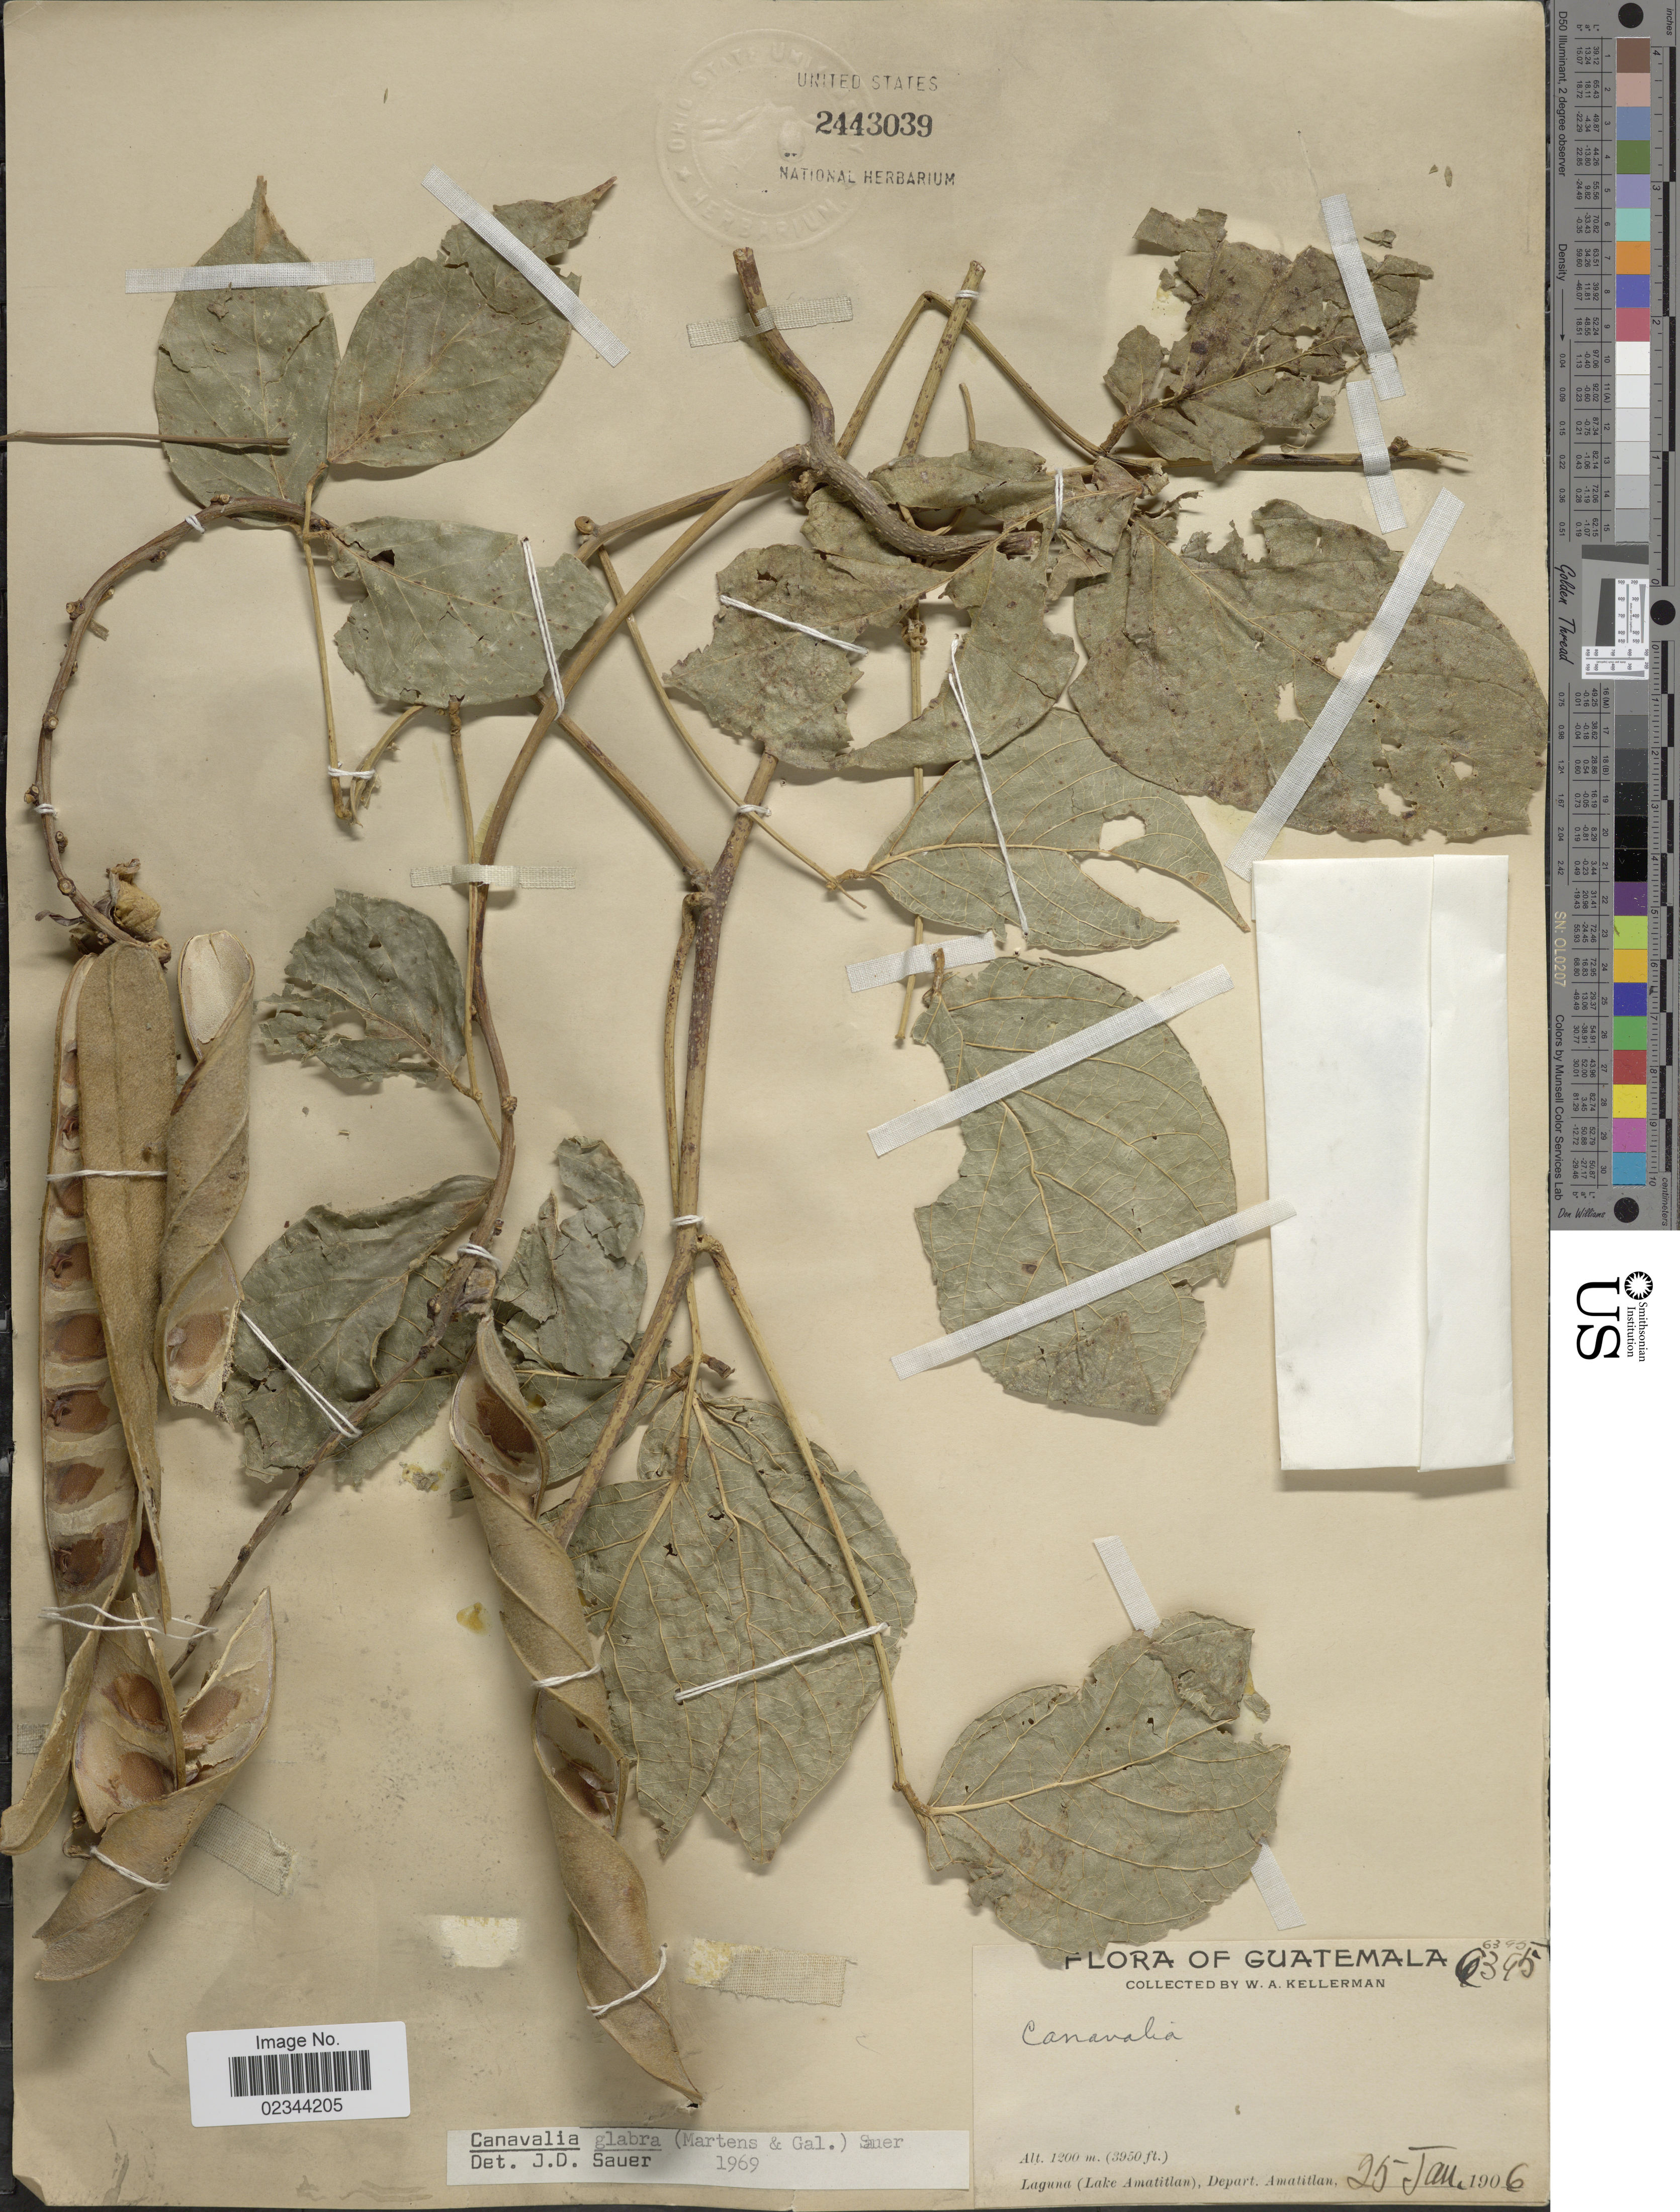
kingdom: Plantae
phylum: Tracheophyta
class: Magnoliopsida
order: Fabales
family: Fabaceae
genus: Canavalia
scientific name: Canavalia glabra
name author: (M. Martens & Galeotti) J.D. Sauer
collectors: W. Kellerman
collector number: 6395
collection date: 1906-01-25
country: Guatemala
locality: Laguna (Lake Amatitlan), Depart Amatitlan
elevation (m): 1200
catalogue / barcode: US 2443039